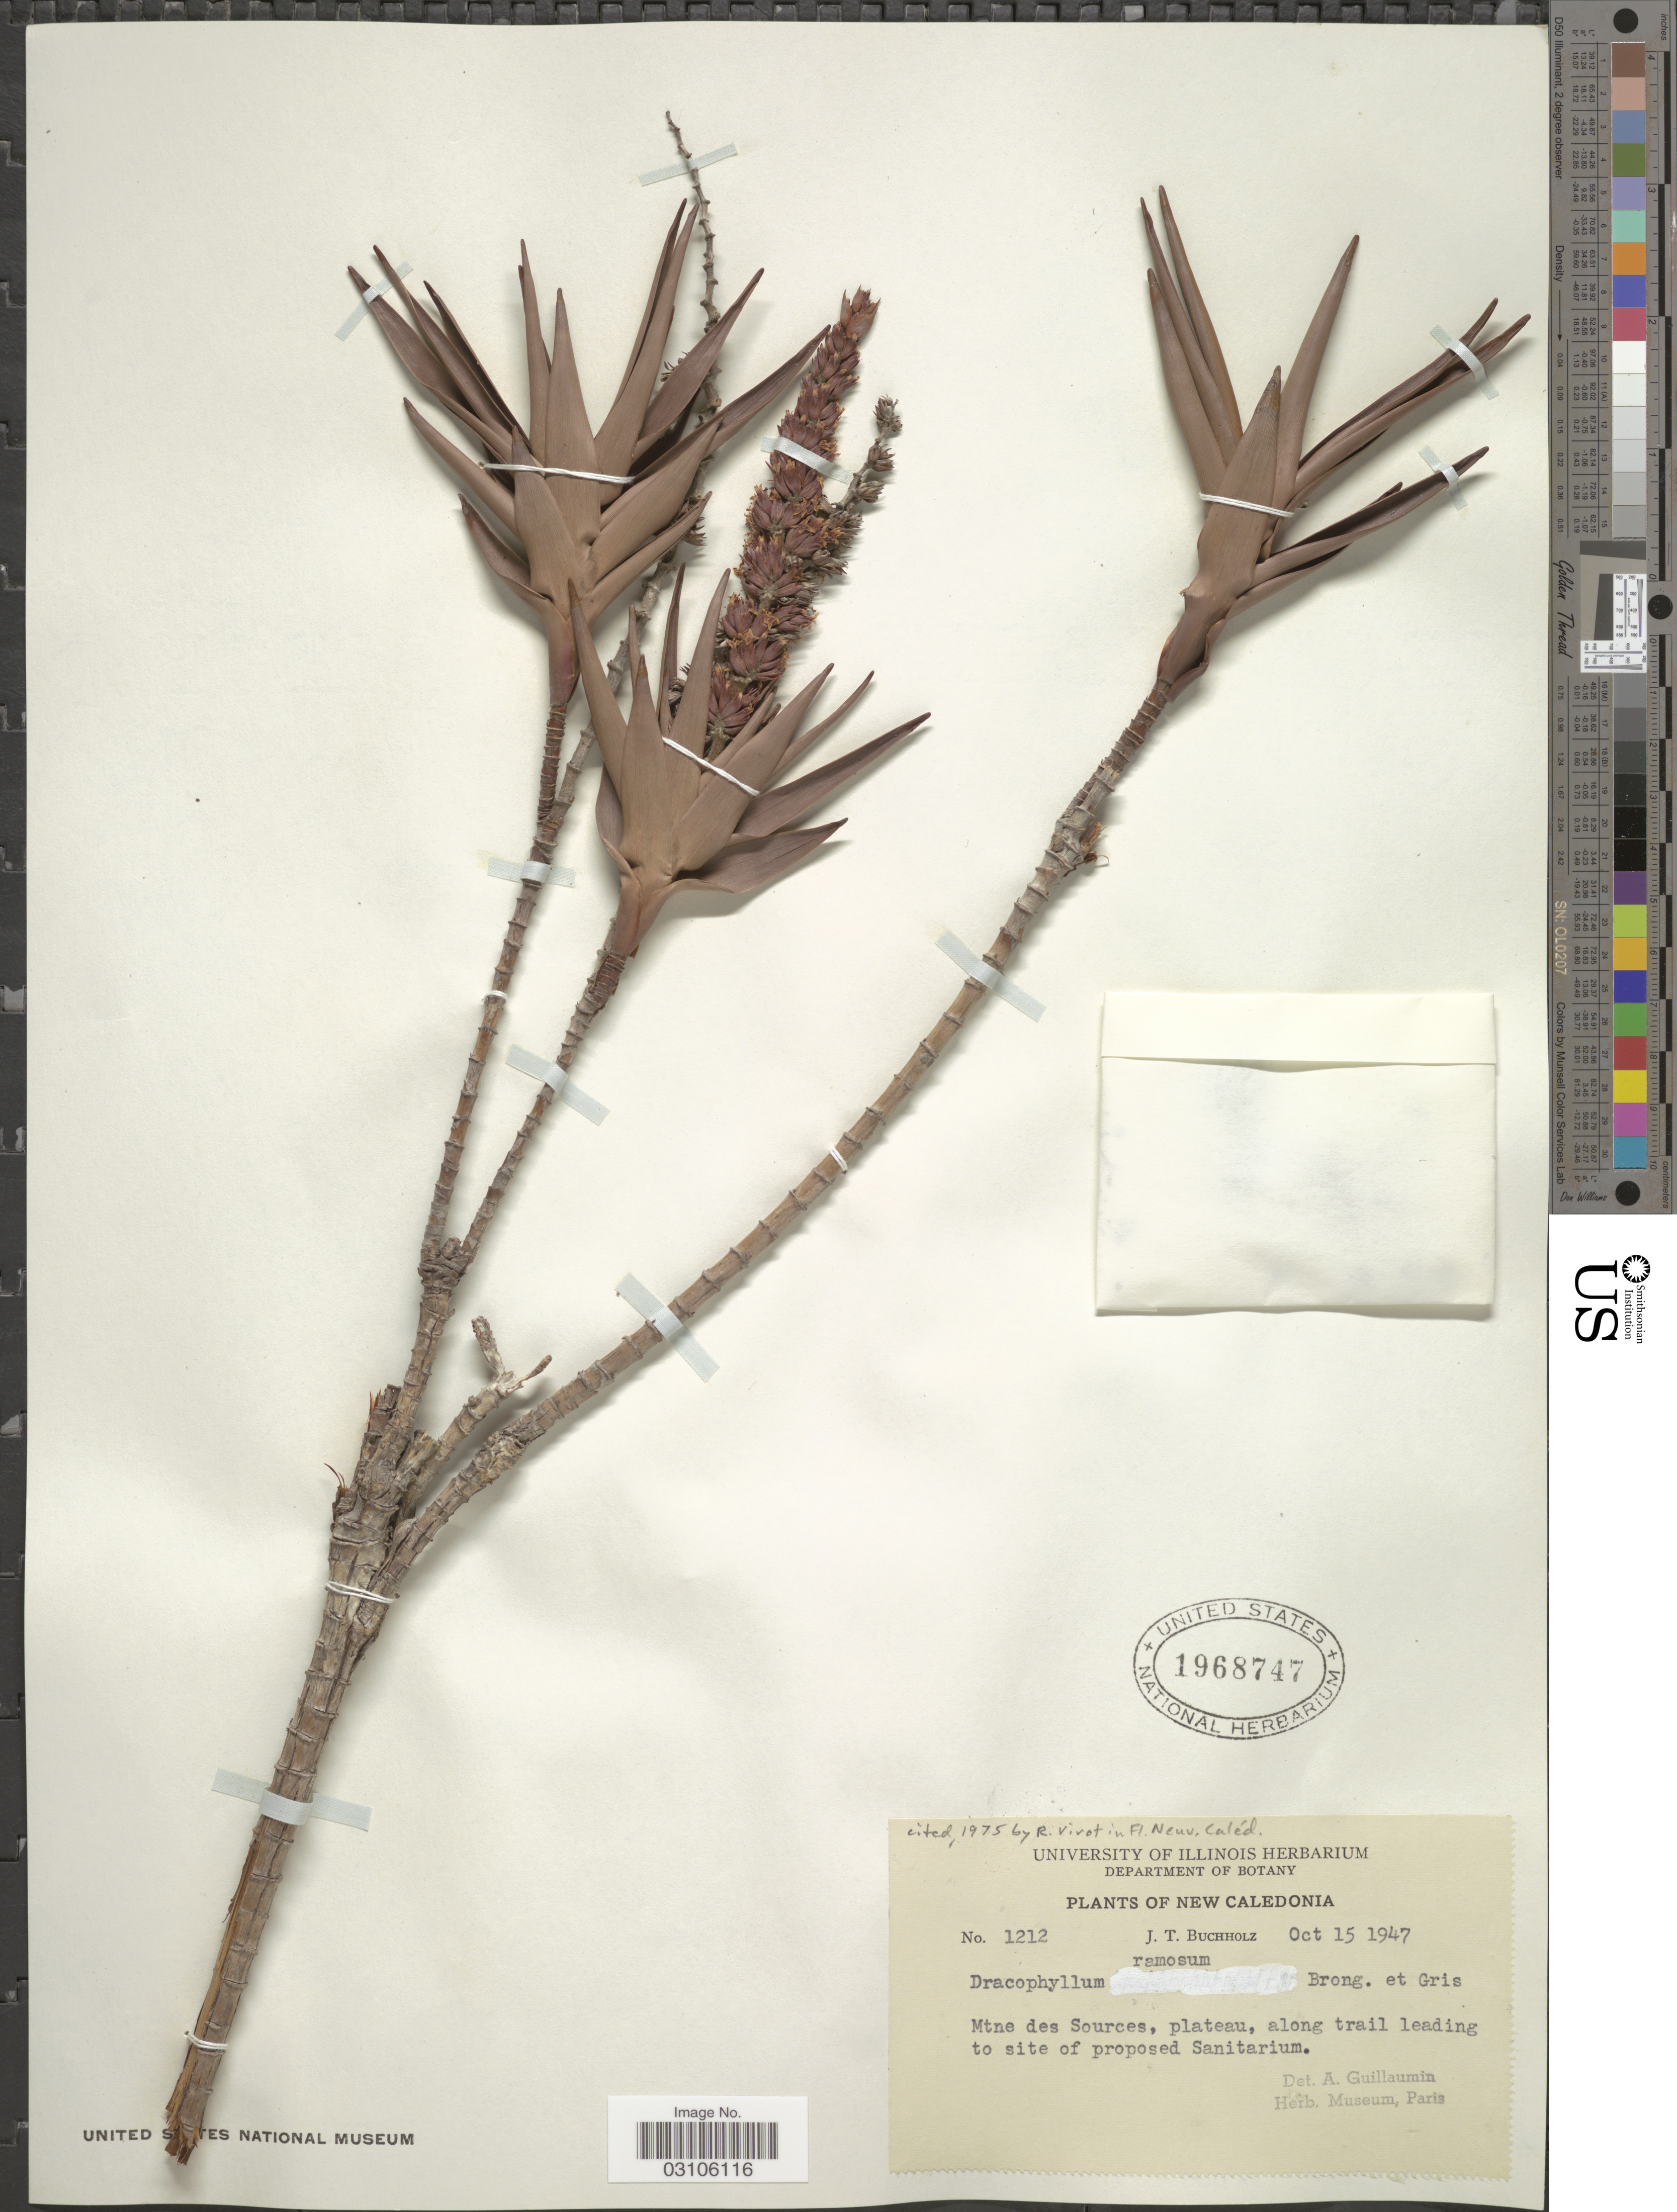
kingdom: Plantae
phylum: Tracheophyta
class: Magnoliopsida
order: Ericales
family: Ericaceae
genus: Dracophyllum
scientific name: Dracophyllum ramosum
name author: Pancher ex Brongn. & Gris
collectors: J. T. Buchholz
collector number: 1212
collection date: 1947-10-15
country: New Caledonia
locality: Mtne des Sources, plateau, along trail leading to site of proposed Sanitarium.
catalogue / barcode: US 1968747